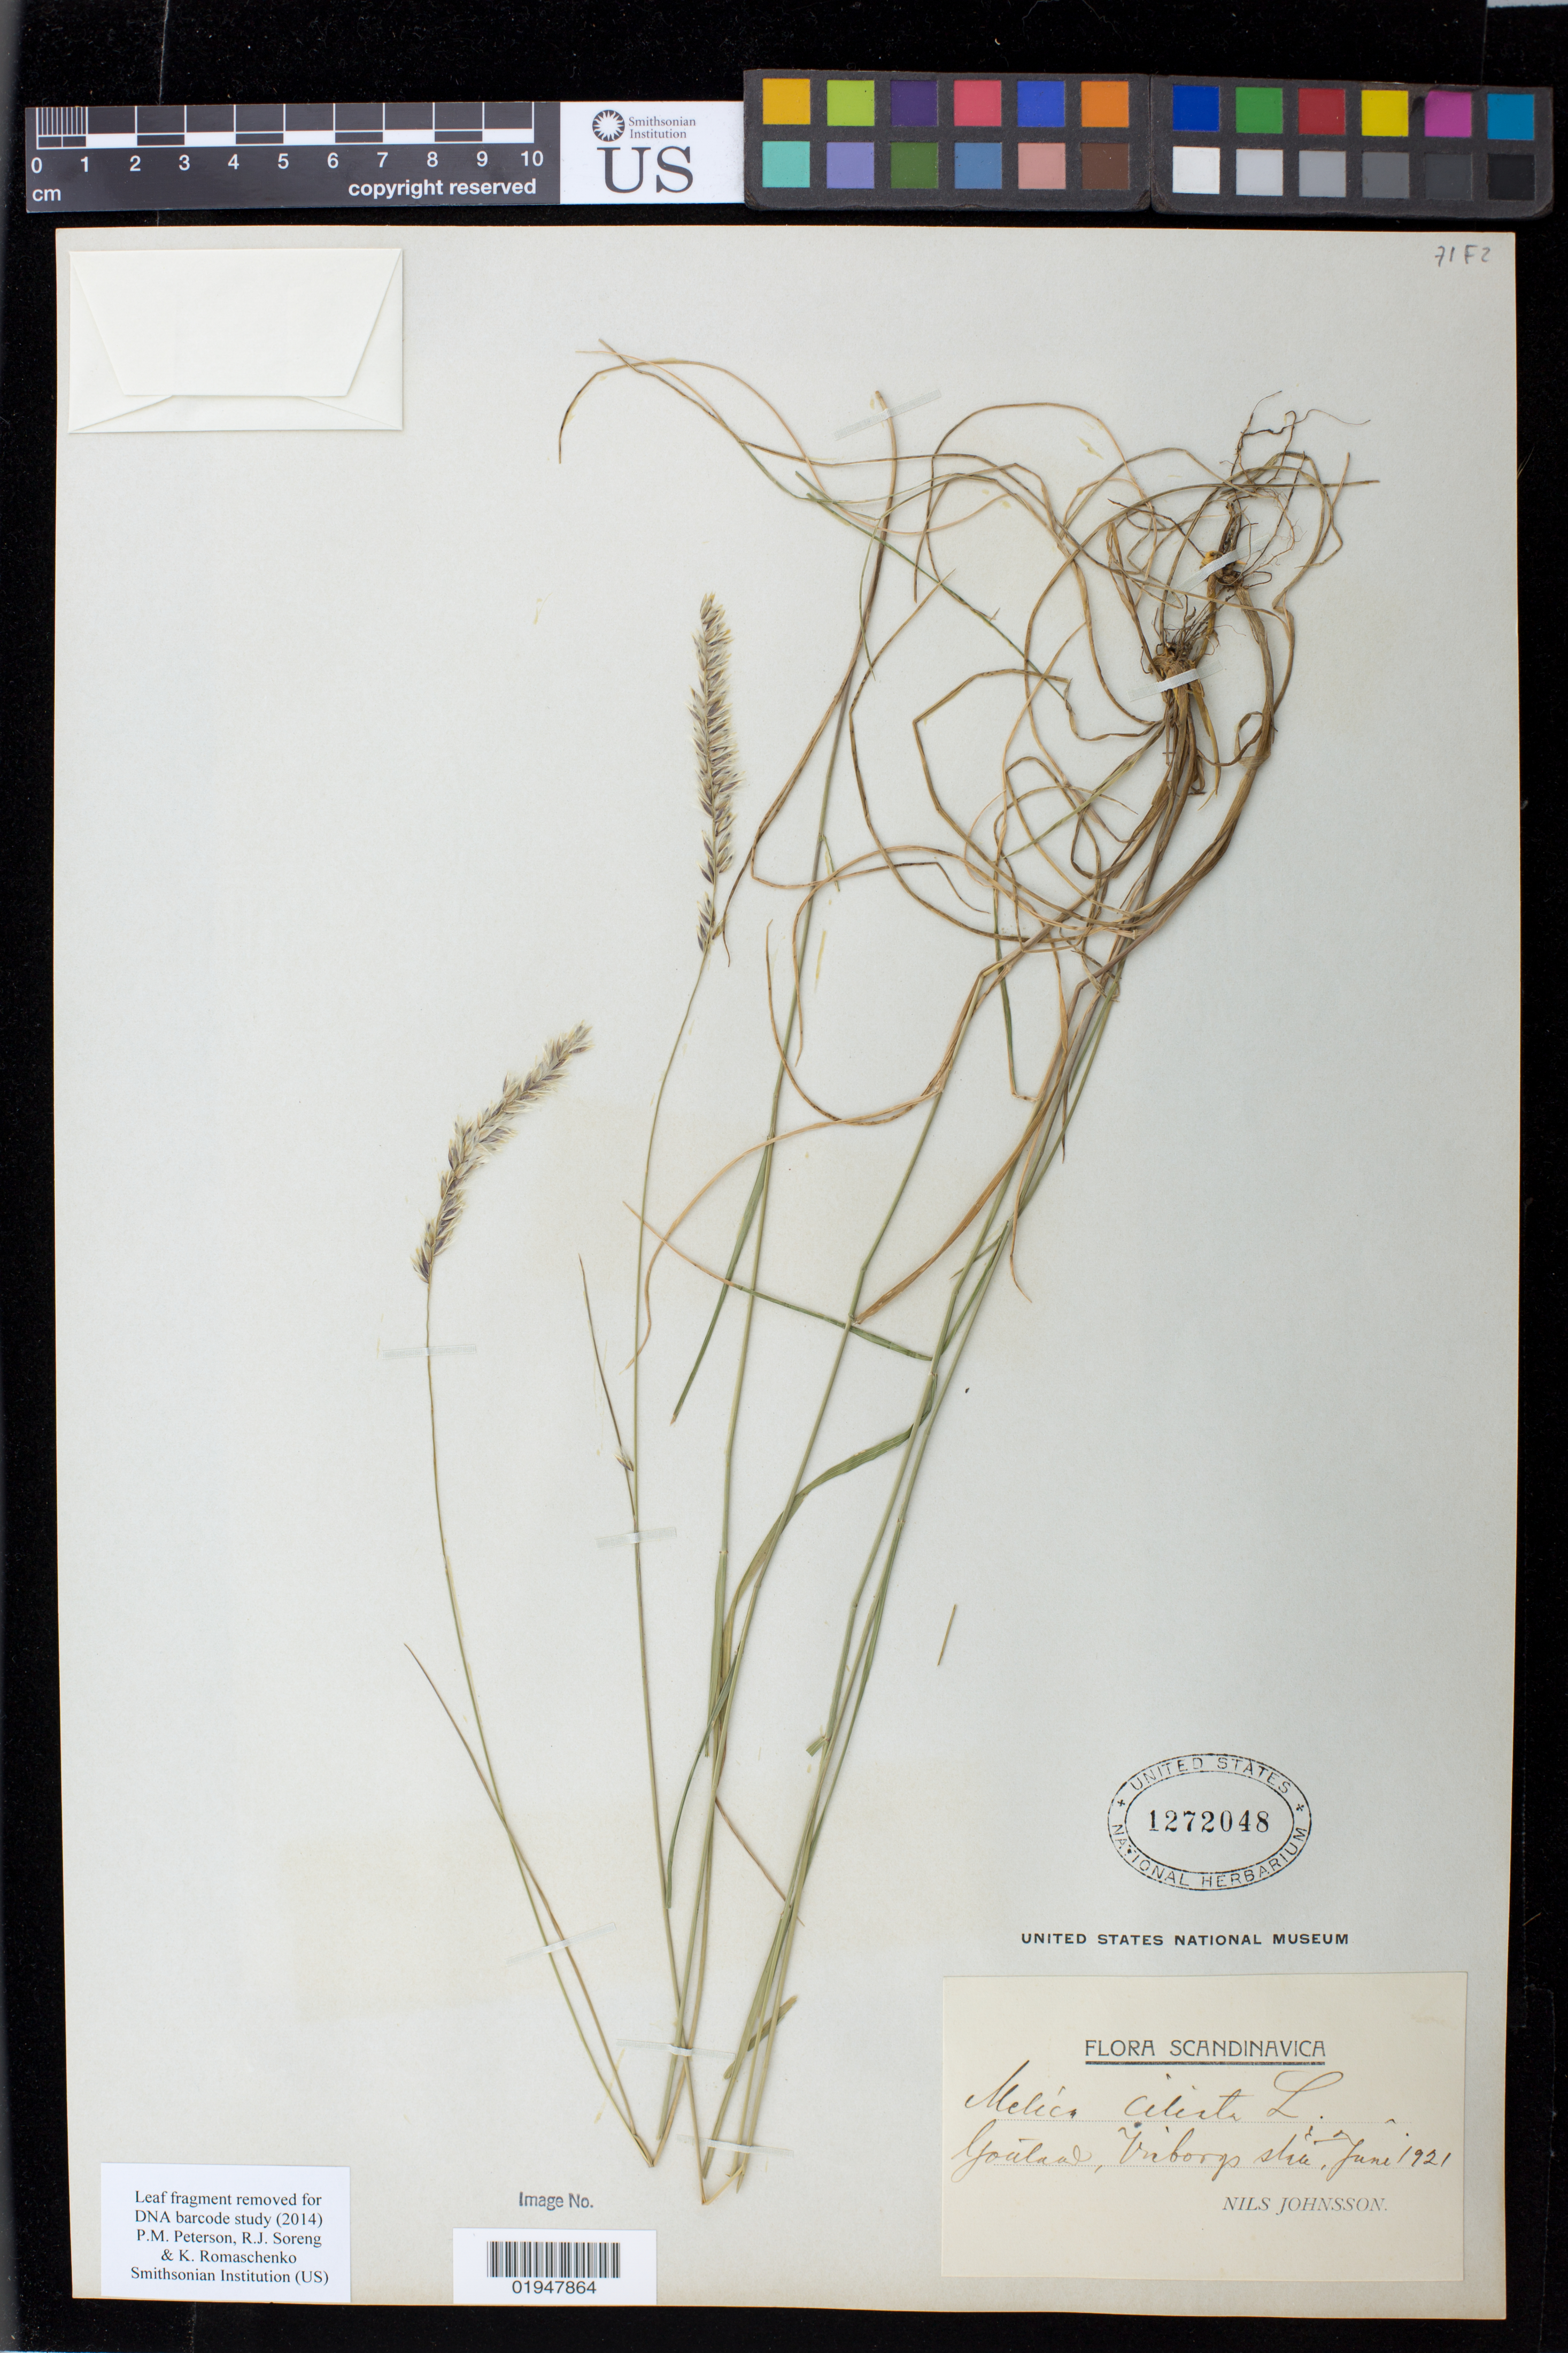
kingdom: Plantae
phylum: Tracheophyta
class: Liliopsida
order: Poales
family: Poaceae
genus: Melica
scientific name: Melica ciliata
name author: L.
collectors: N. Johnsson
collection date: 1921-06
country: Denmark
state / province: Midtjylland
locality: Central Jutland, Gontaal, Viborgs state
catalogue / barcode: US 1272048